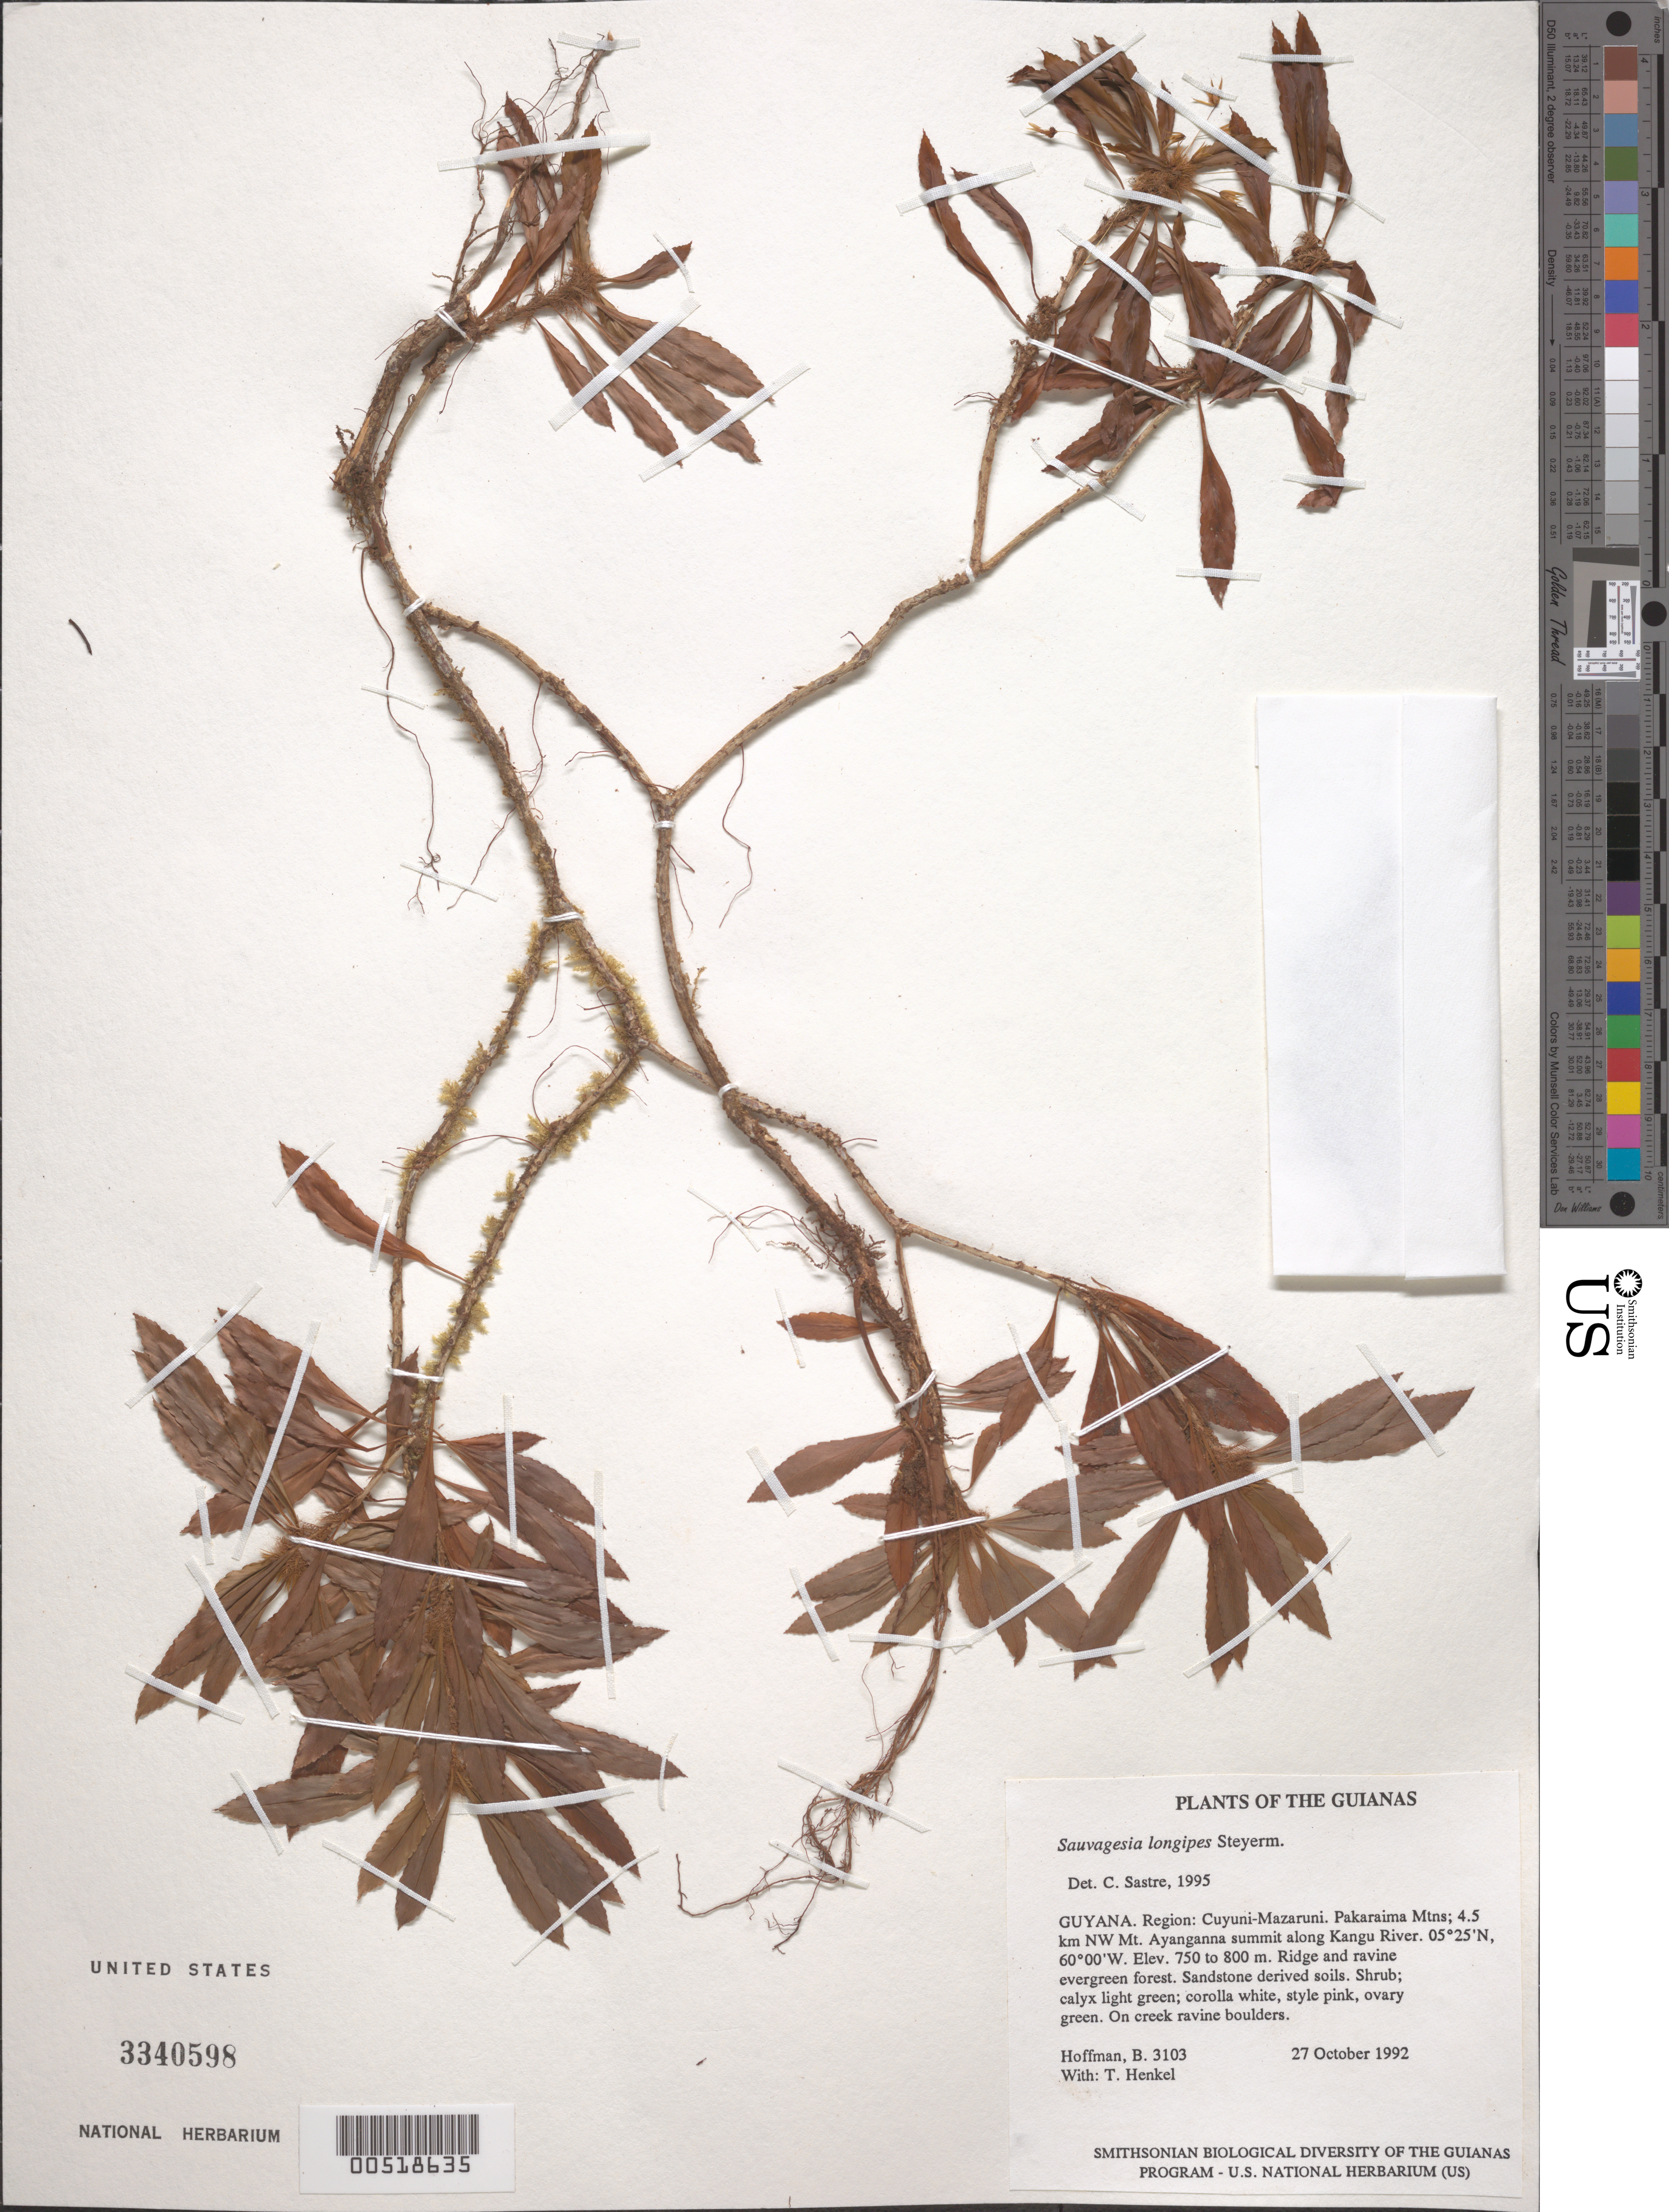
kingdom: Plantae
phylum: Tracheophyta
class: Magnoliopsida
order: Malpighiales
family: Ochnaceae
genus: Sauvagesia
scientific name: Sauvagesia longipes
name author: Steyerm.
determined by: Sastre, C. H. L.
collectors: B. Hoffman & T. Henkel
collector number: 3103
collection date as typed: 27 October 1992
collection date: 1992-10-27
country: Guyana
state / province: Cuyuni-Mazaruni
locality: Pakaraima Mountains; 4.5 km NW of Mt. Ayanganna summit along Kangu River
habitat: Ridge and ravine evergreen forest. Sandstone derived soils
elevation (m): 750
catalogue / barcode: US 3340598